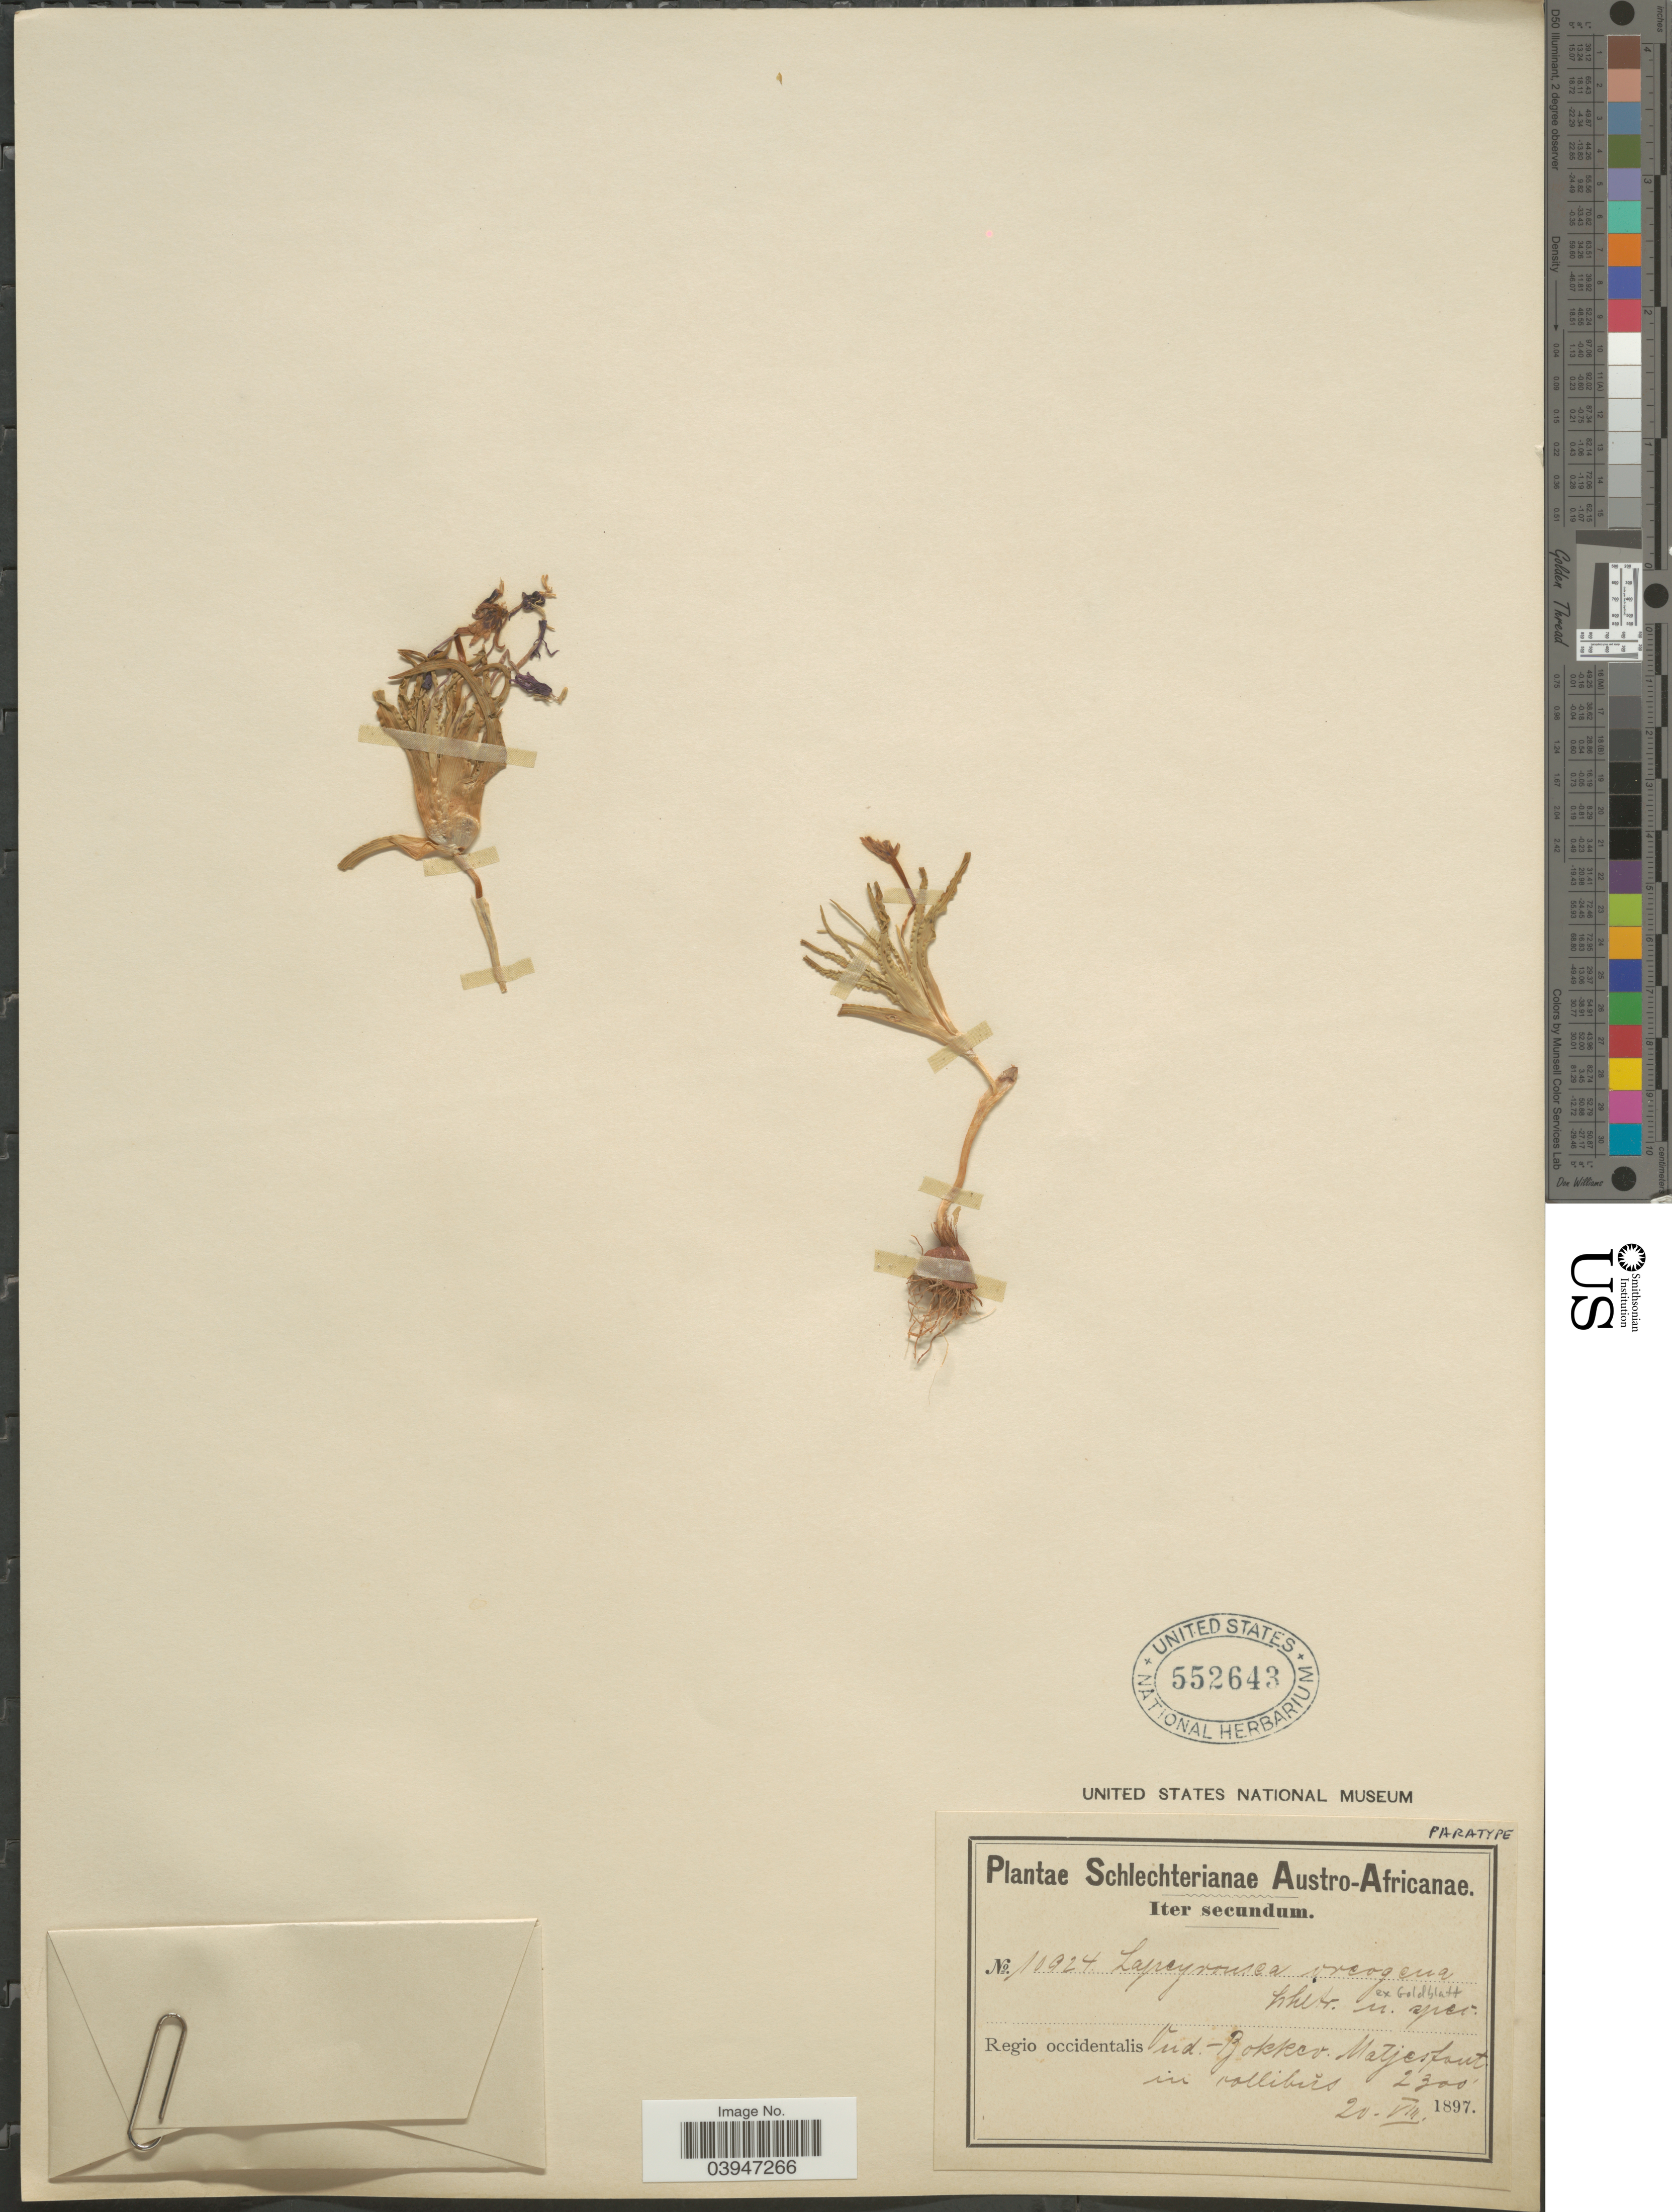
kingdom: Plantae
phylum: Tracheophyta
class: Liliopsida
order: Asparagales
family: Iridaceae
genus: Lapeirousia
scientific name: Lapeirousia oreogena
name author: Schltr. ex Goldblatt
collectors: Schlechter, --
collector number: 10924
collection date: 1897-08-20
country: South Africa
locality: Austro-Africanae. Regio occidentalis. Vud.-Bokkev. Matjesfont in collibus.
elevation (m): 701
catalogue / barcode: US 552643